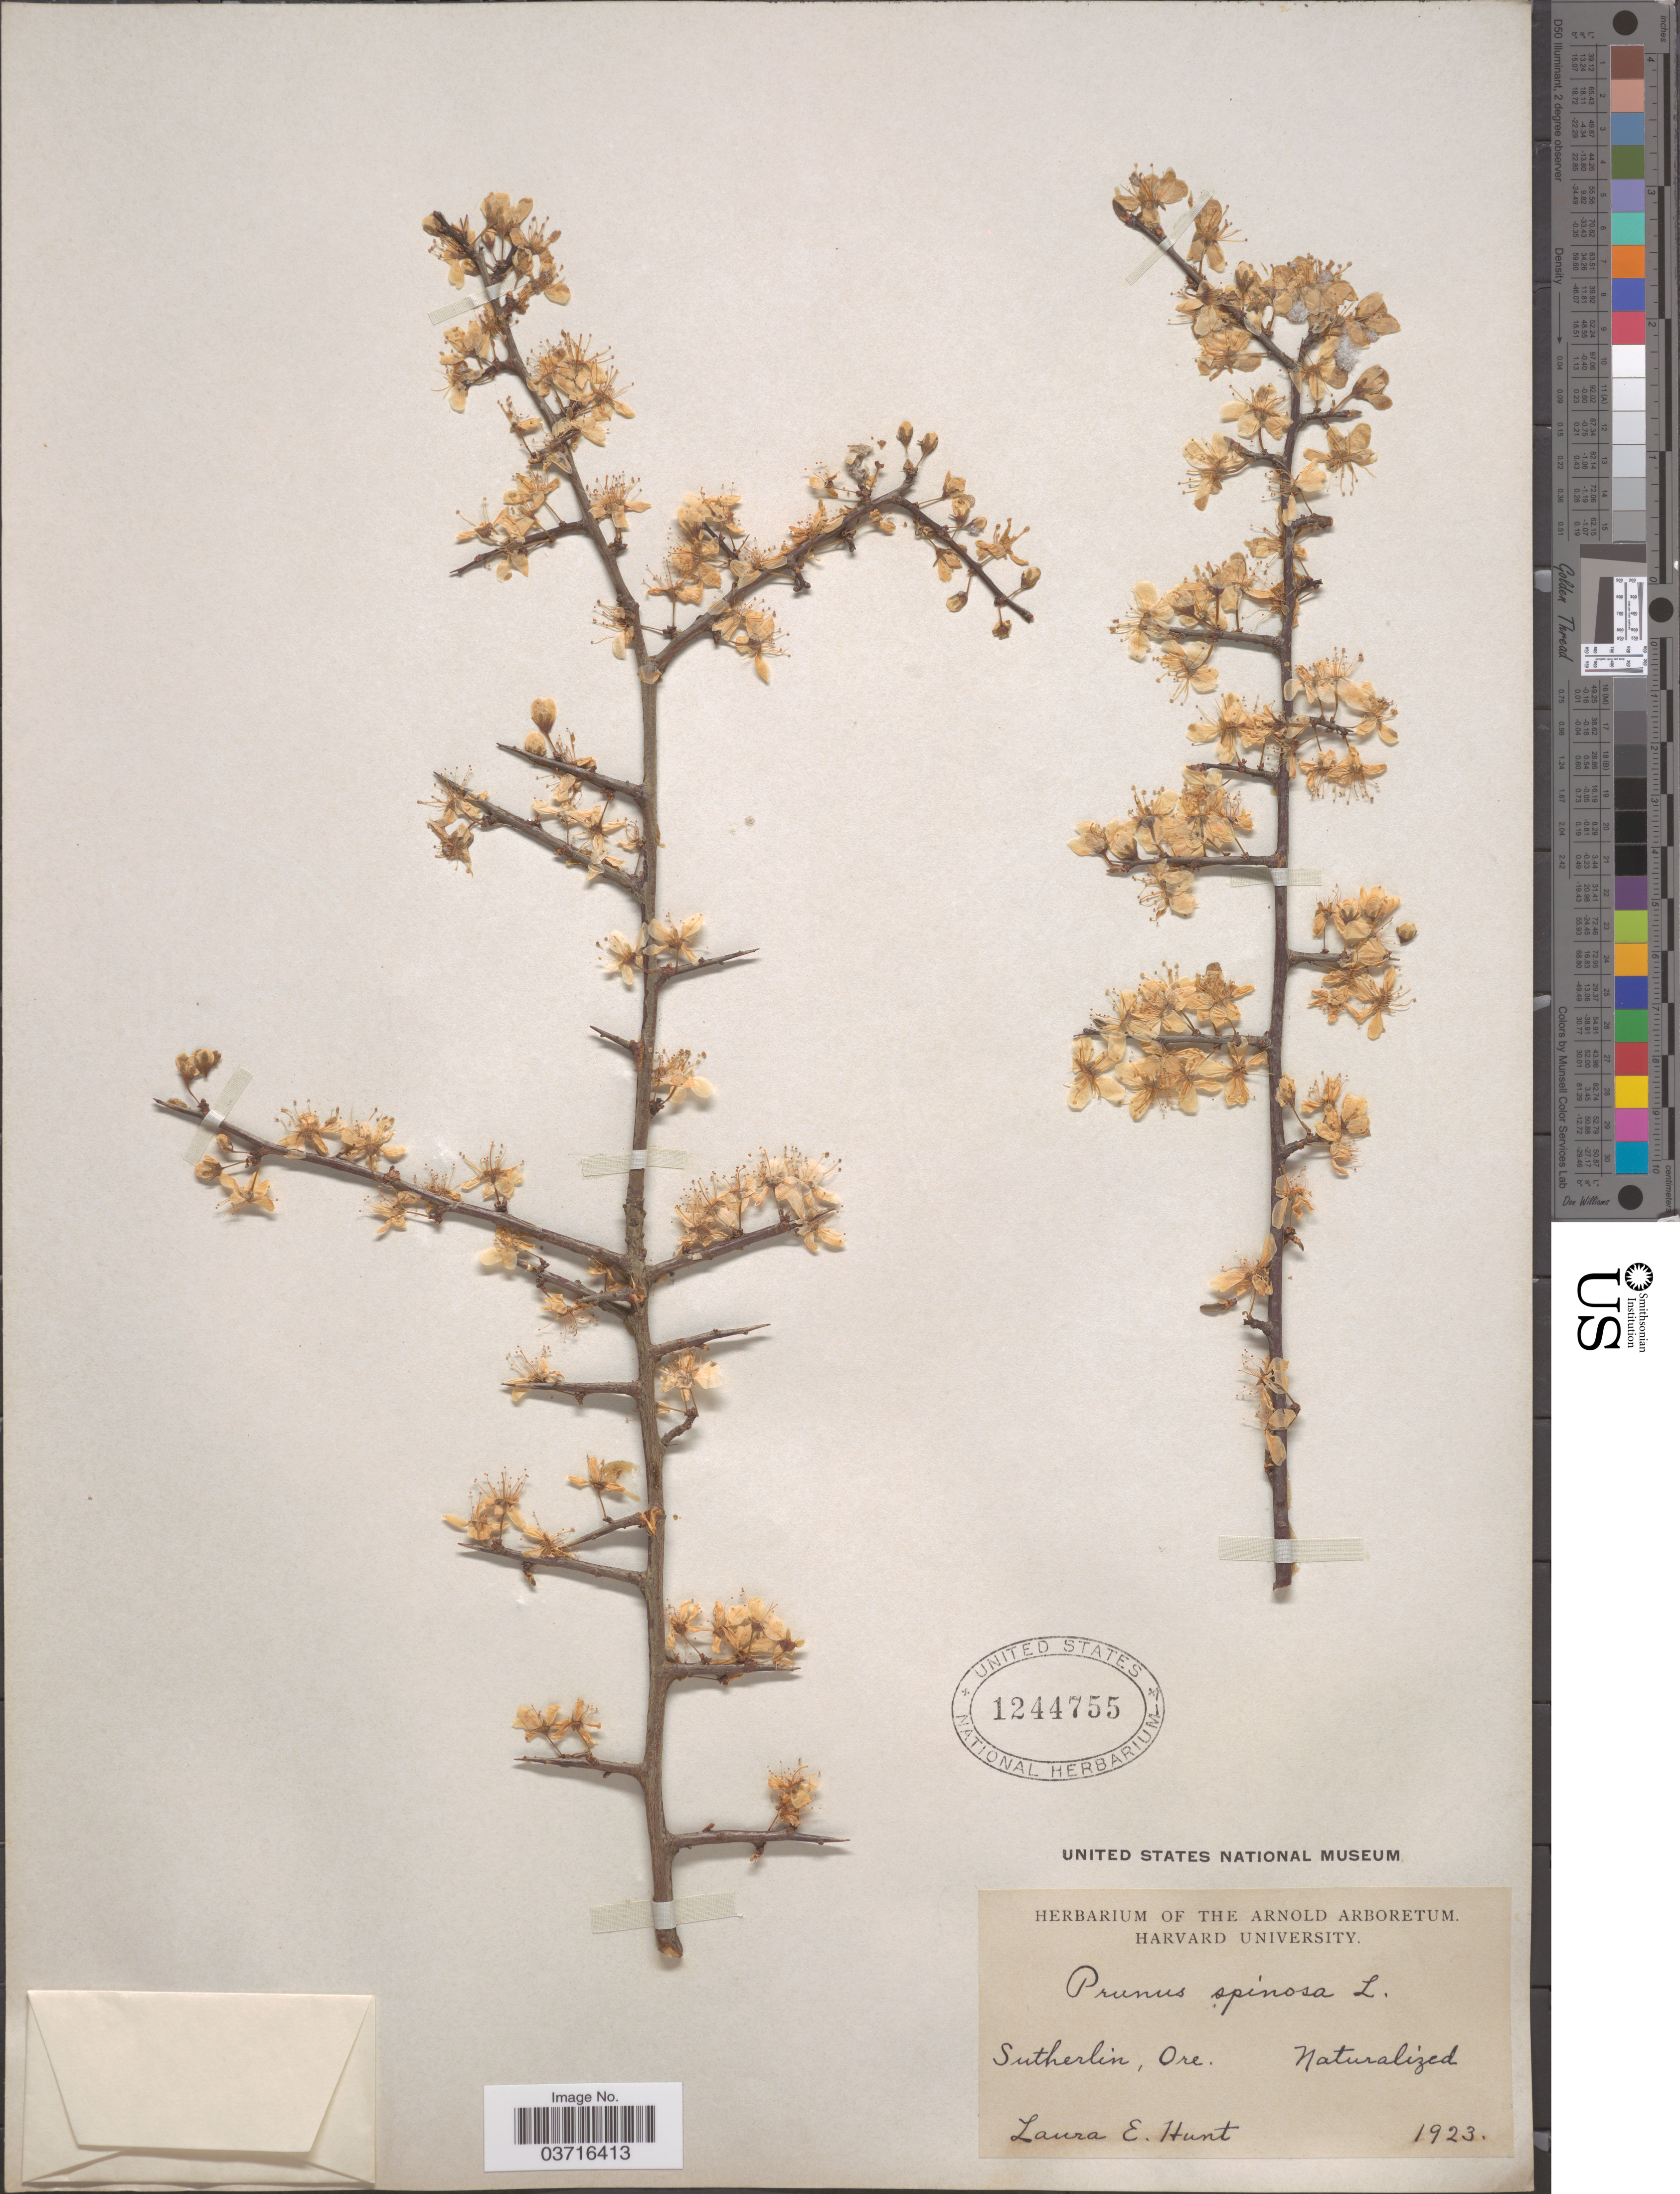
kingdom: Plantae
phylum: Tracheophyta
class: Magnoliopsida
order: Rosales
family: Rosaceae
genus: Prunus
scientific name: Prunus spinosa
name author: L.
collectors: L. Hunt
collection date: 1923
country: United States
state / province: Oregon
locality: Sutherlin.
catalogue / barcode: US 1244755